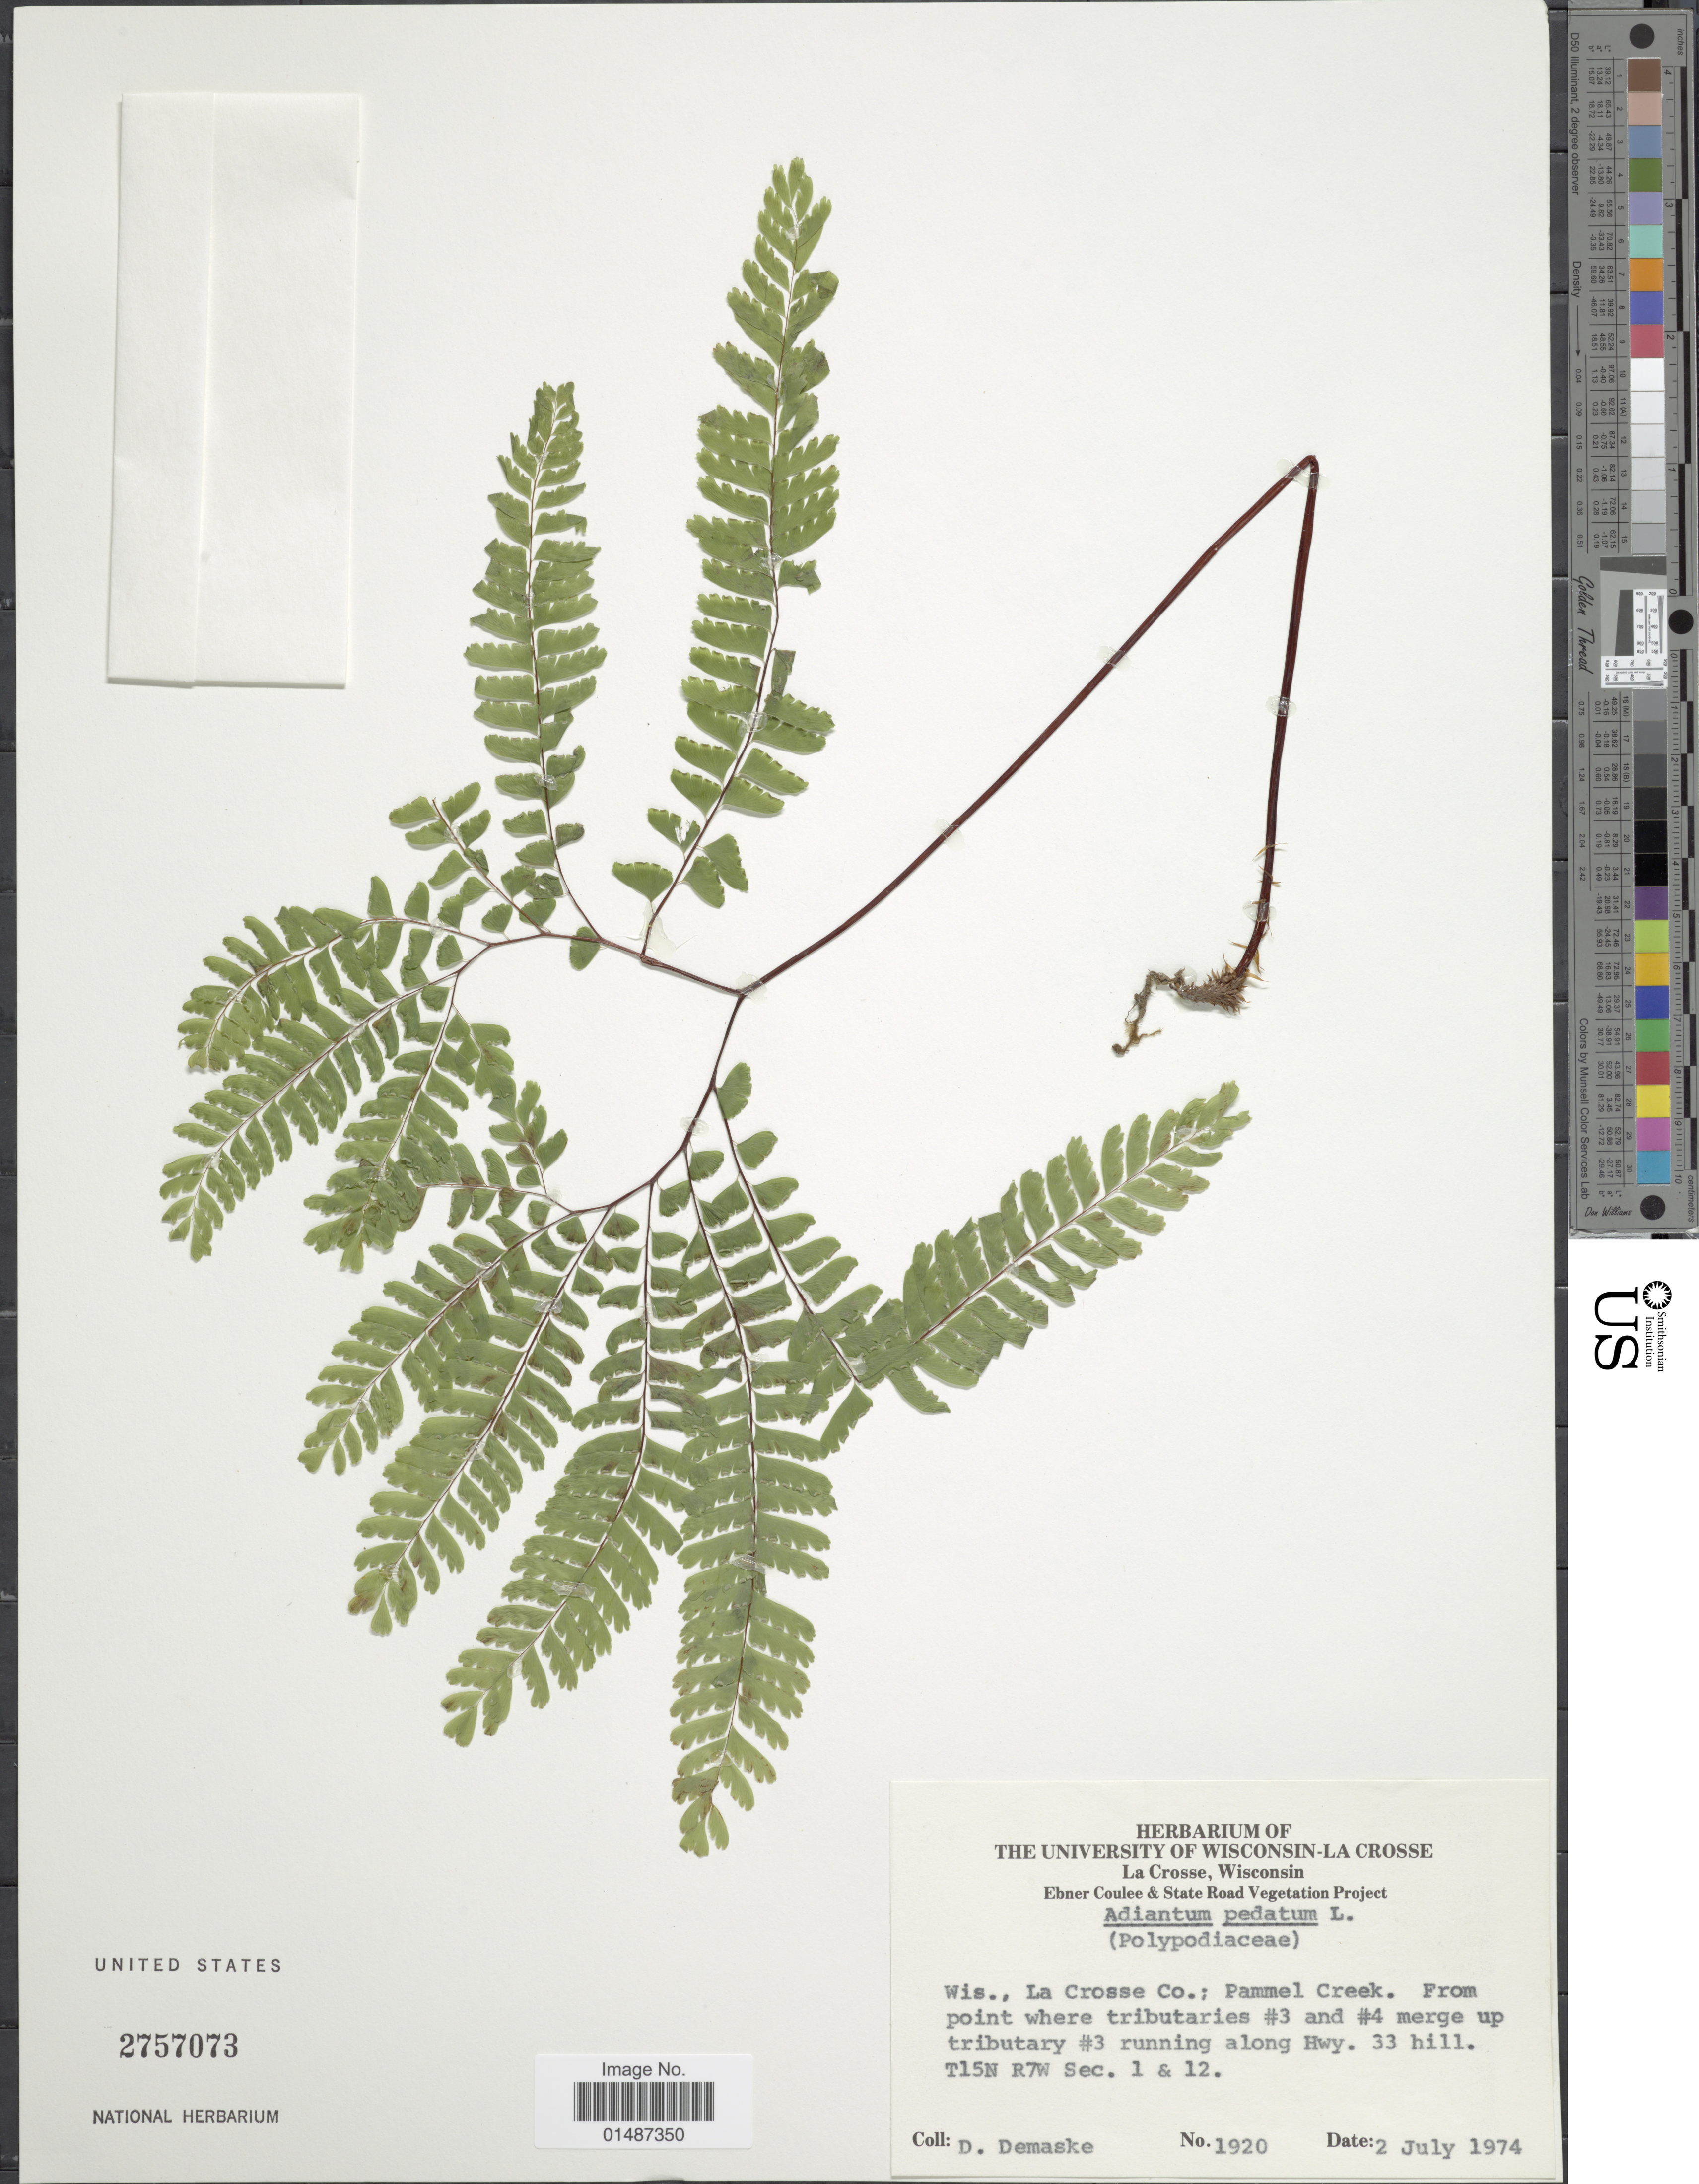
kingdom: Plantae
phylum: Tracheophyta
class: Polypodiopsida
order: Polypodiales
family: Pteridaceae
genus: Adiantum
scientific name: Adiantum pedatum var. pedatum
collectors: D. Demaske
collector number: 1920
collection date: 1974-07-02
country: United States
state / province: Wisconsin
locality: La Crosse Co.; Pammel Creek. From point where tributaries #3 and #4 merge up tributary #3 running along Hwy. 33 hill. T15N R7W Sec. 1 & 12.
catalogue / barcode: US 2757073